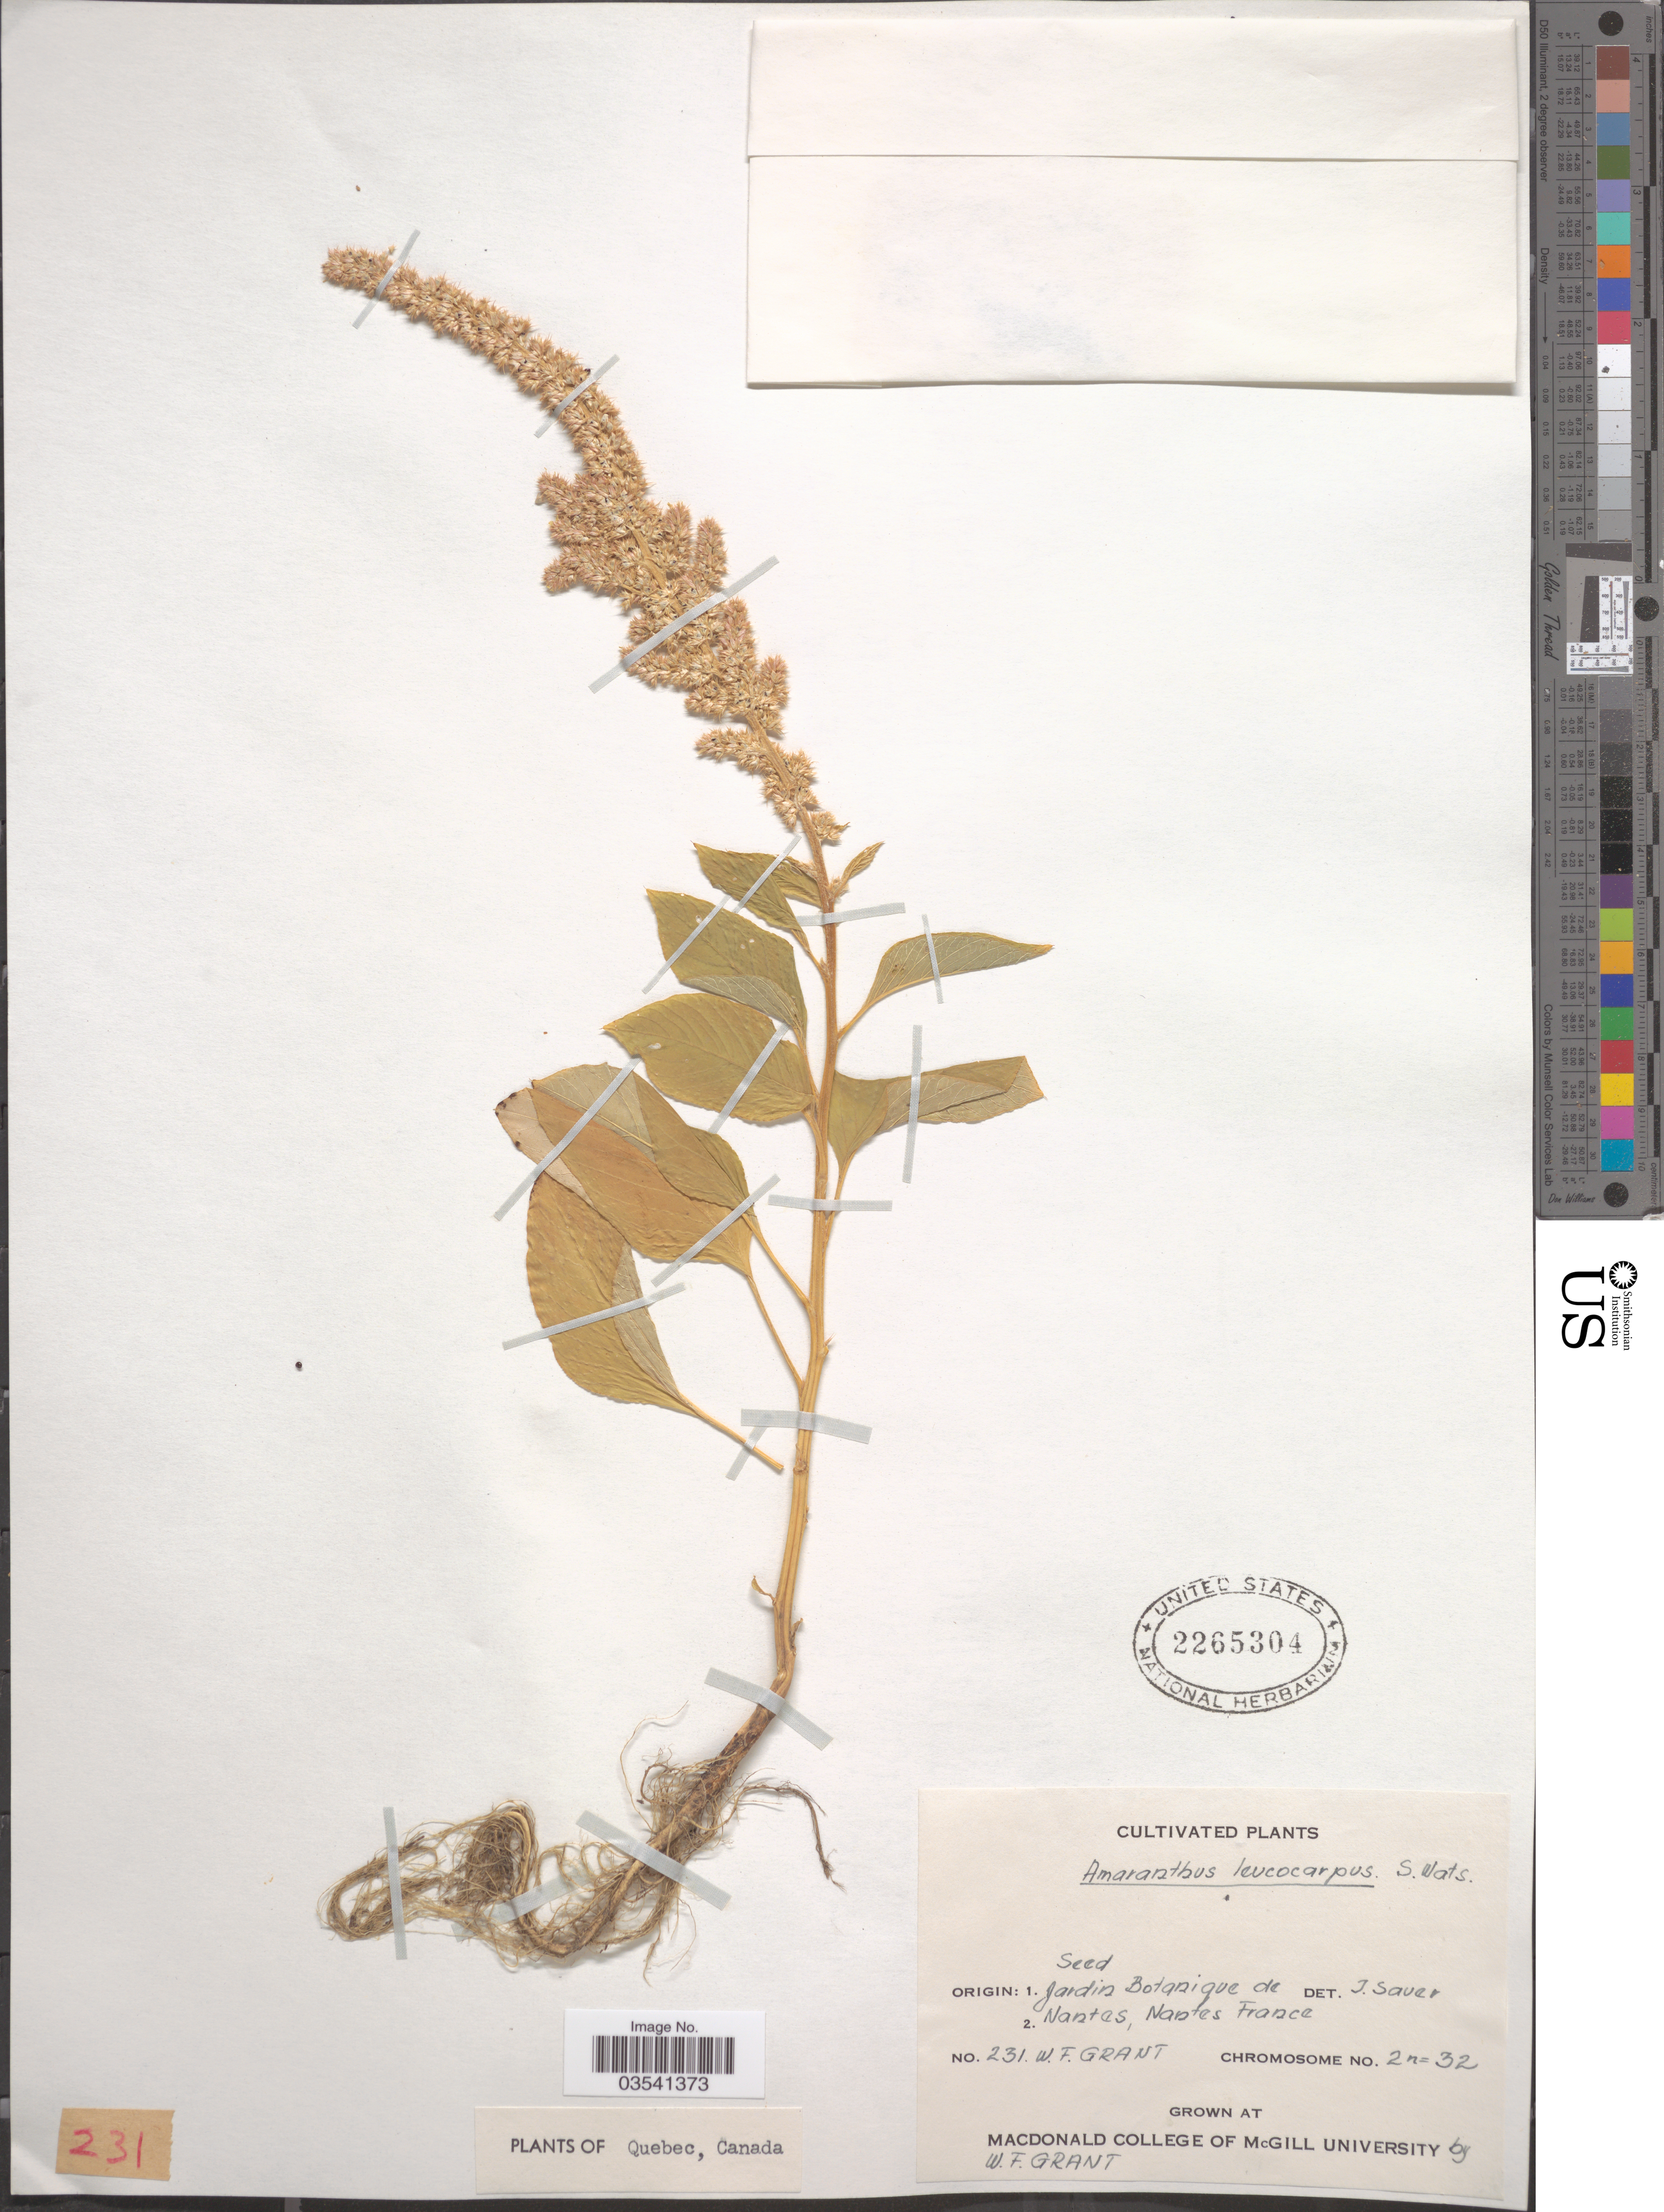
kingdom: Plantae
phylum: Tracheophyta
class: Magnoliopsida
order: Caryophyllales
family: Amaranthaceae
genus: Amaranthus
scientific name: Amaranthus leucocarpus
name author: S. Watson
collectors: W. Grant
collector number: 231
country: Canada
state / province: Quebec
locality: Grown at MacDonald College of McGill University.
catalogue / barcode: US 2265304